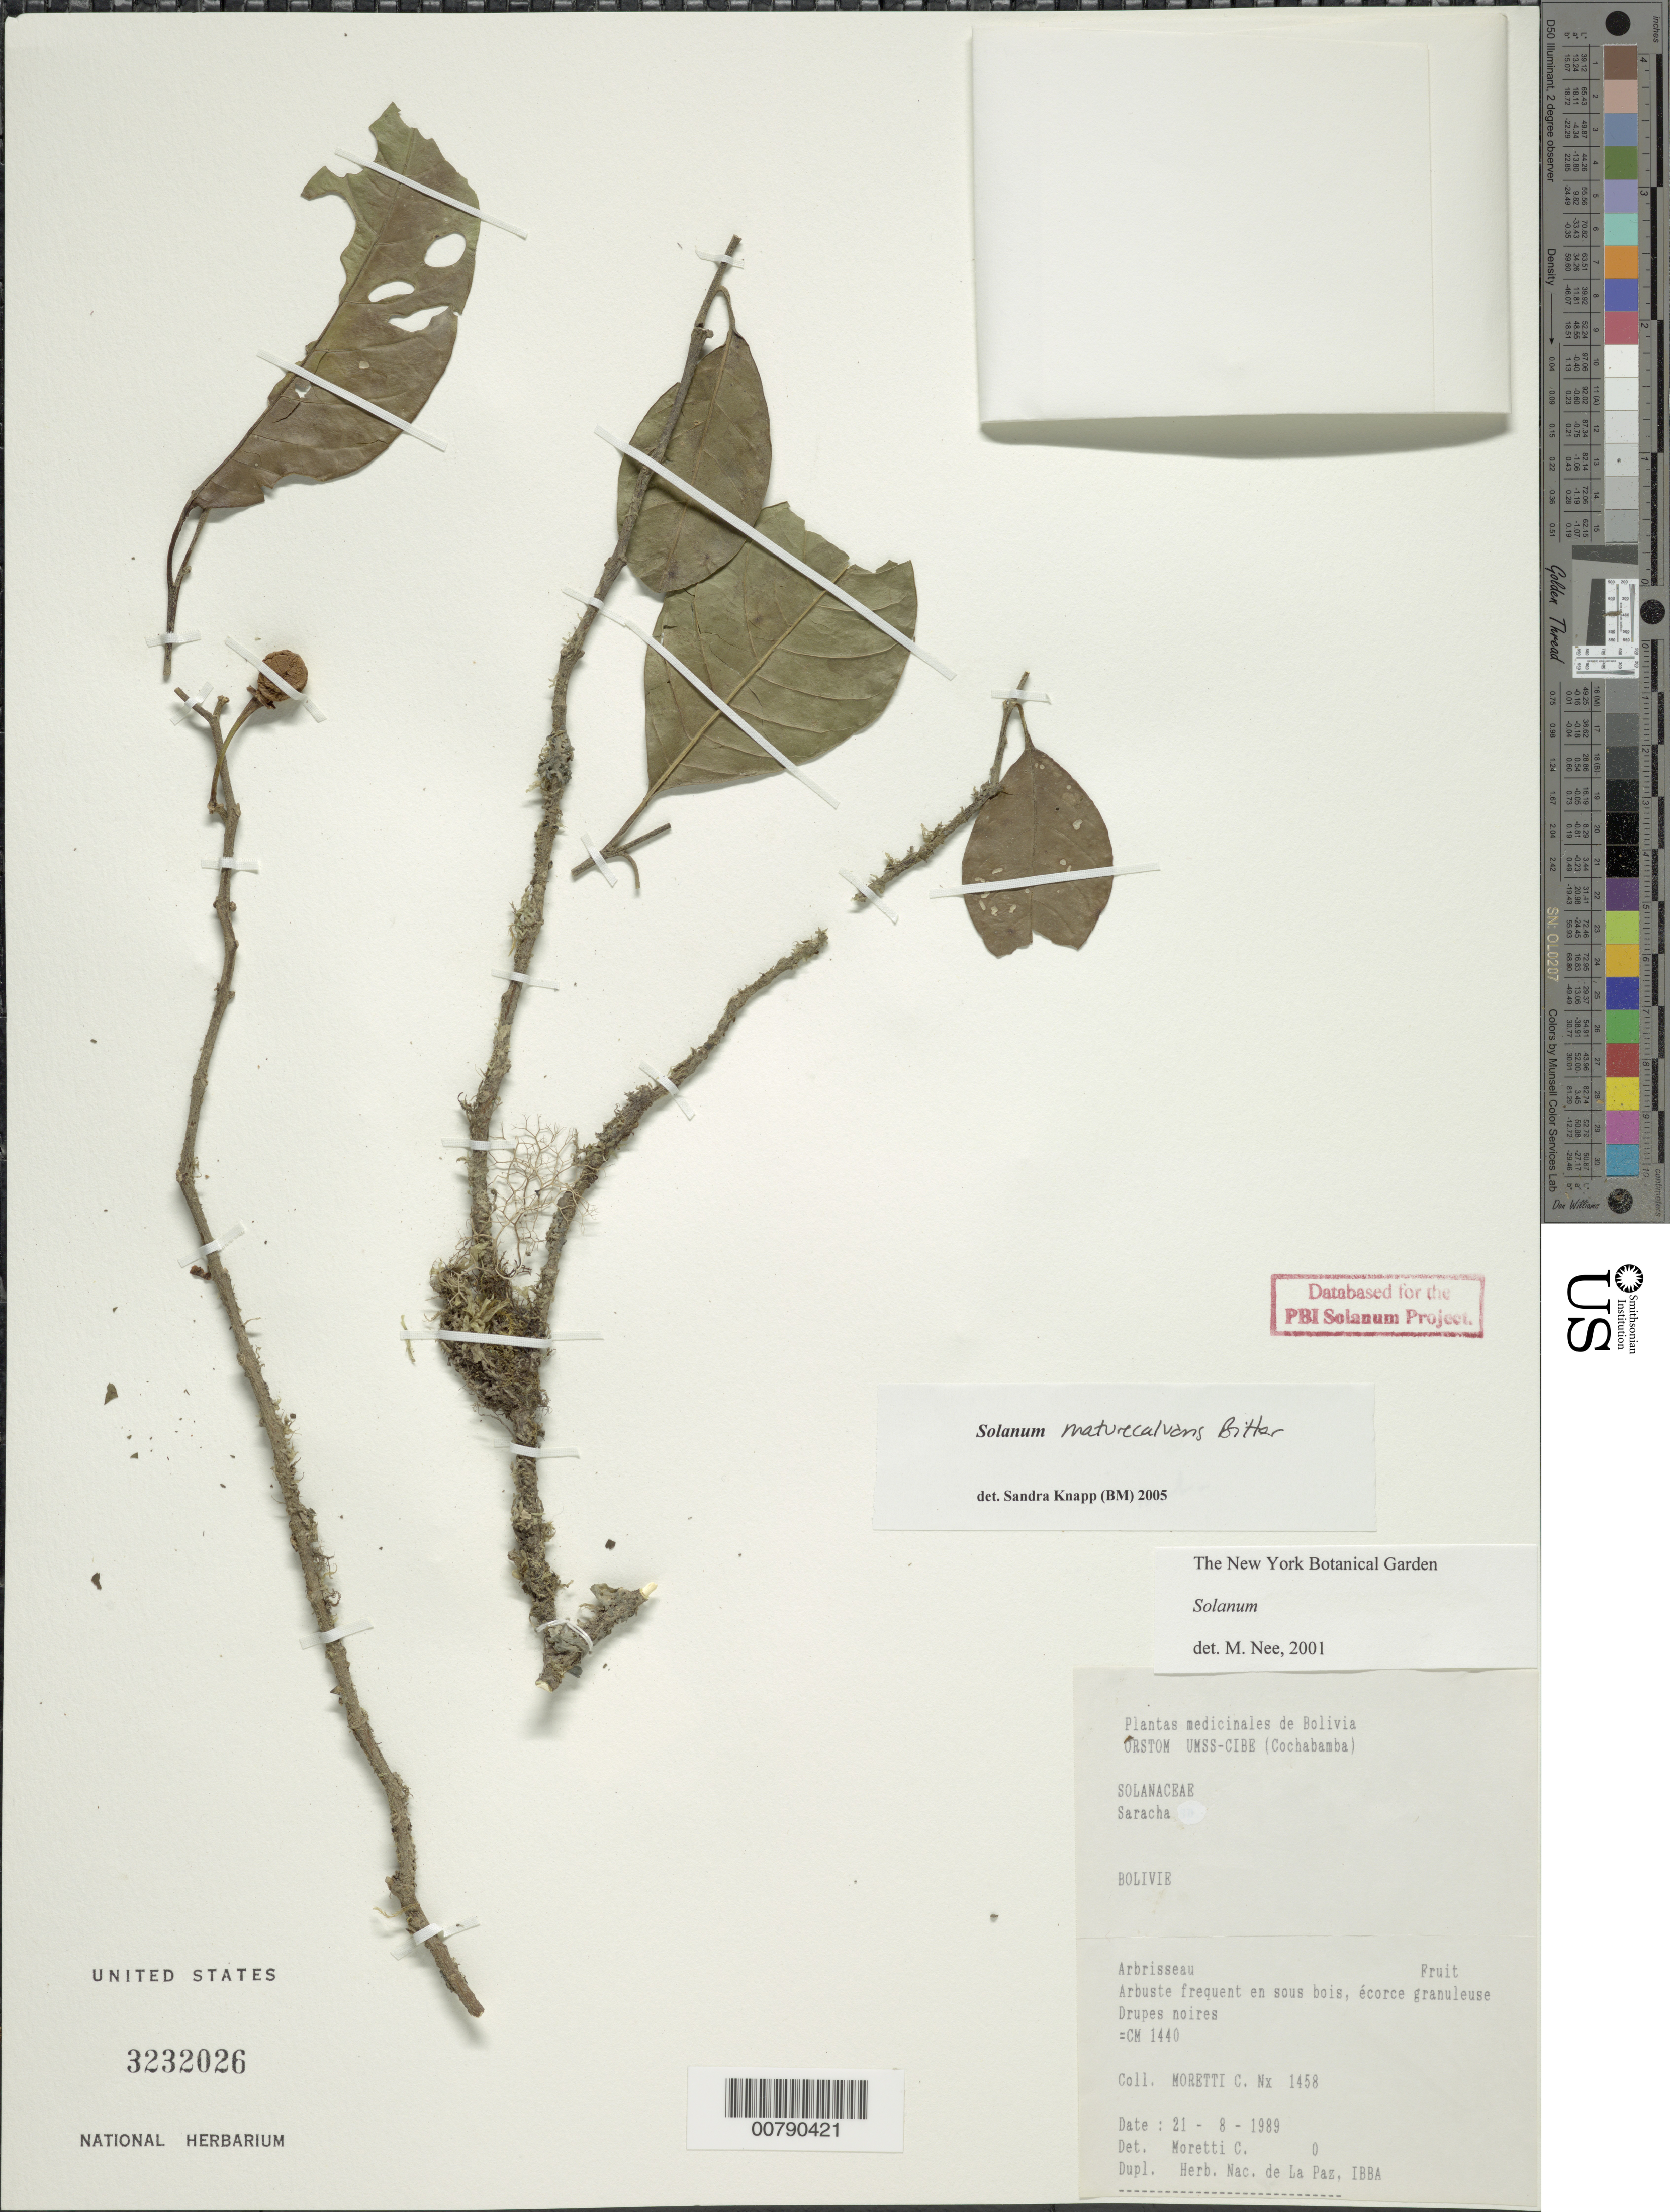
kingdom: Plantae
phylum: Tracheophyta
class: Magnoliopsida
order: Solanales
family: Solanaceae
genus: Solanum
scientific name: Solanum maturecalvans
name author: Bitter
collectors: C. Moretti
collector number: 1458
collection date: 1989-08-21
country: Bolivia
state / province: Cochabamba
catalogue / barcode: US 3232026